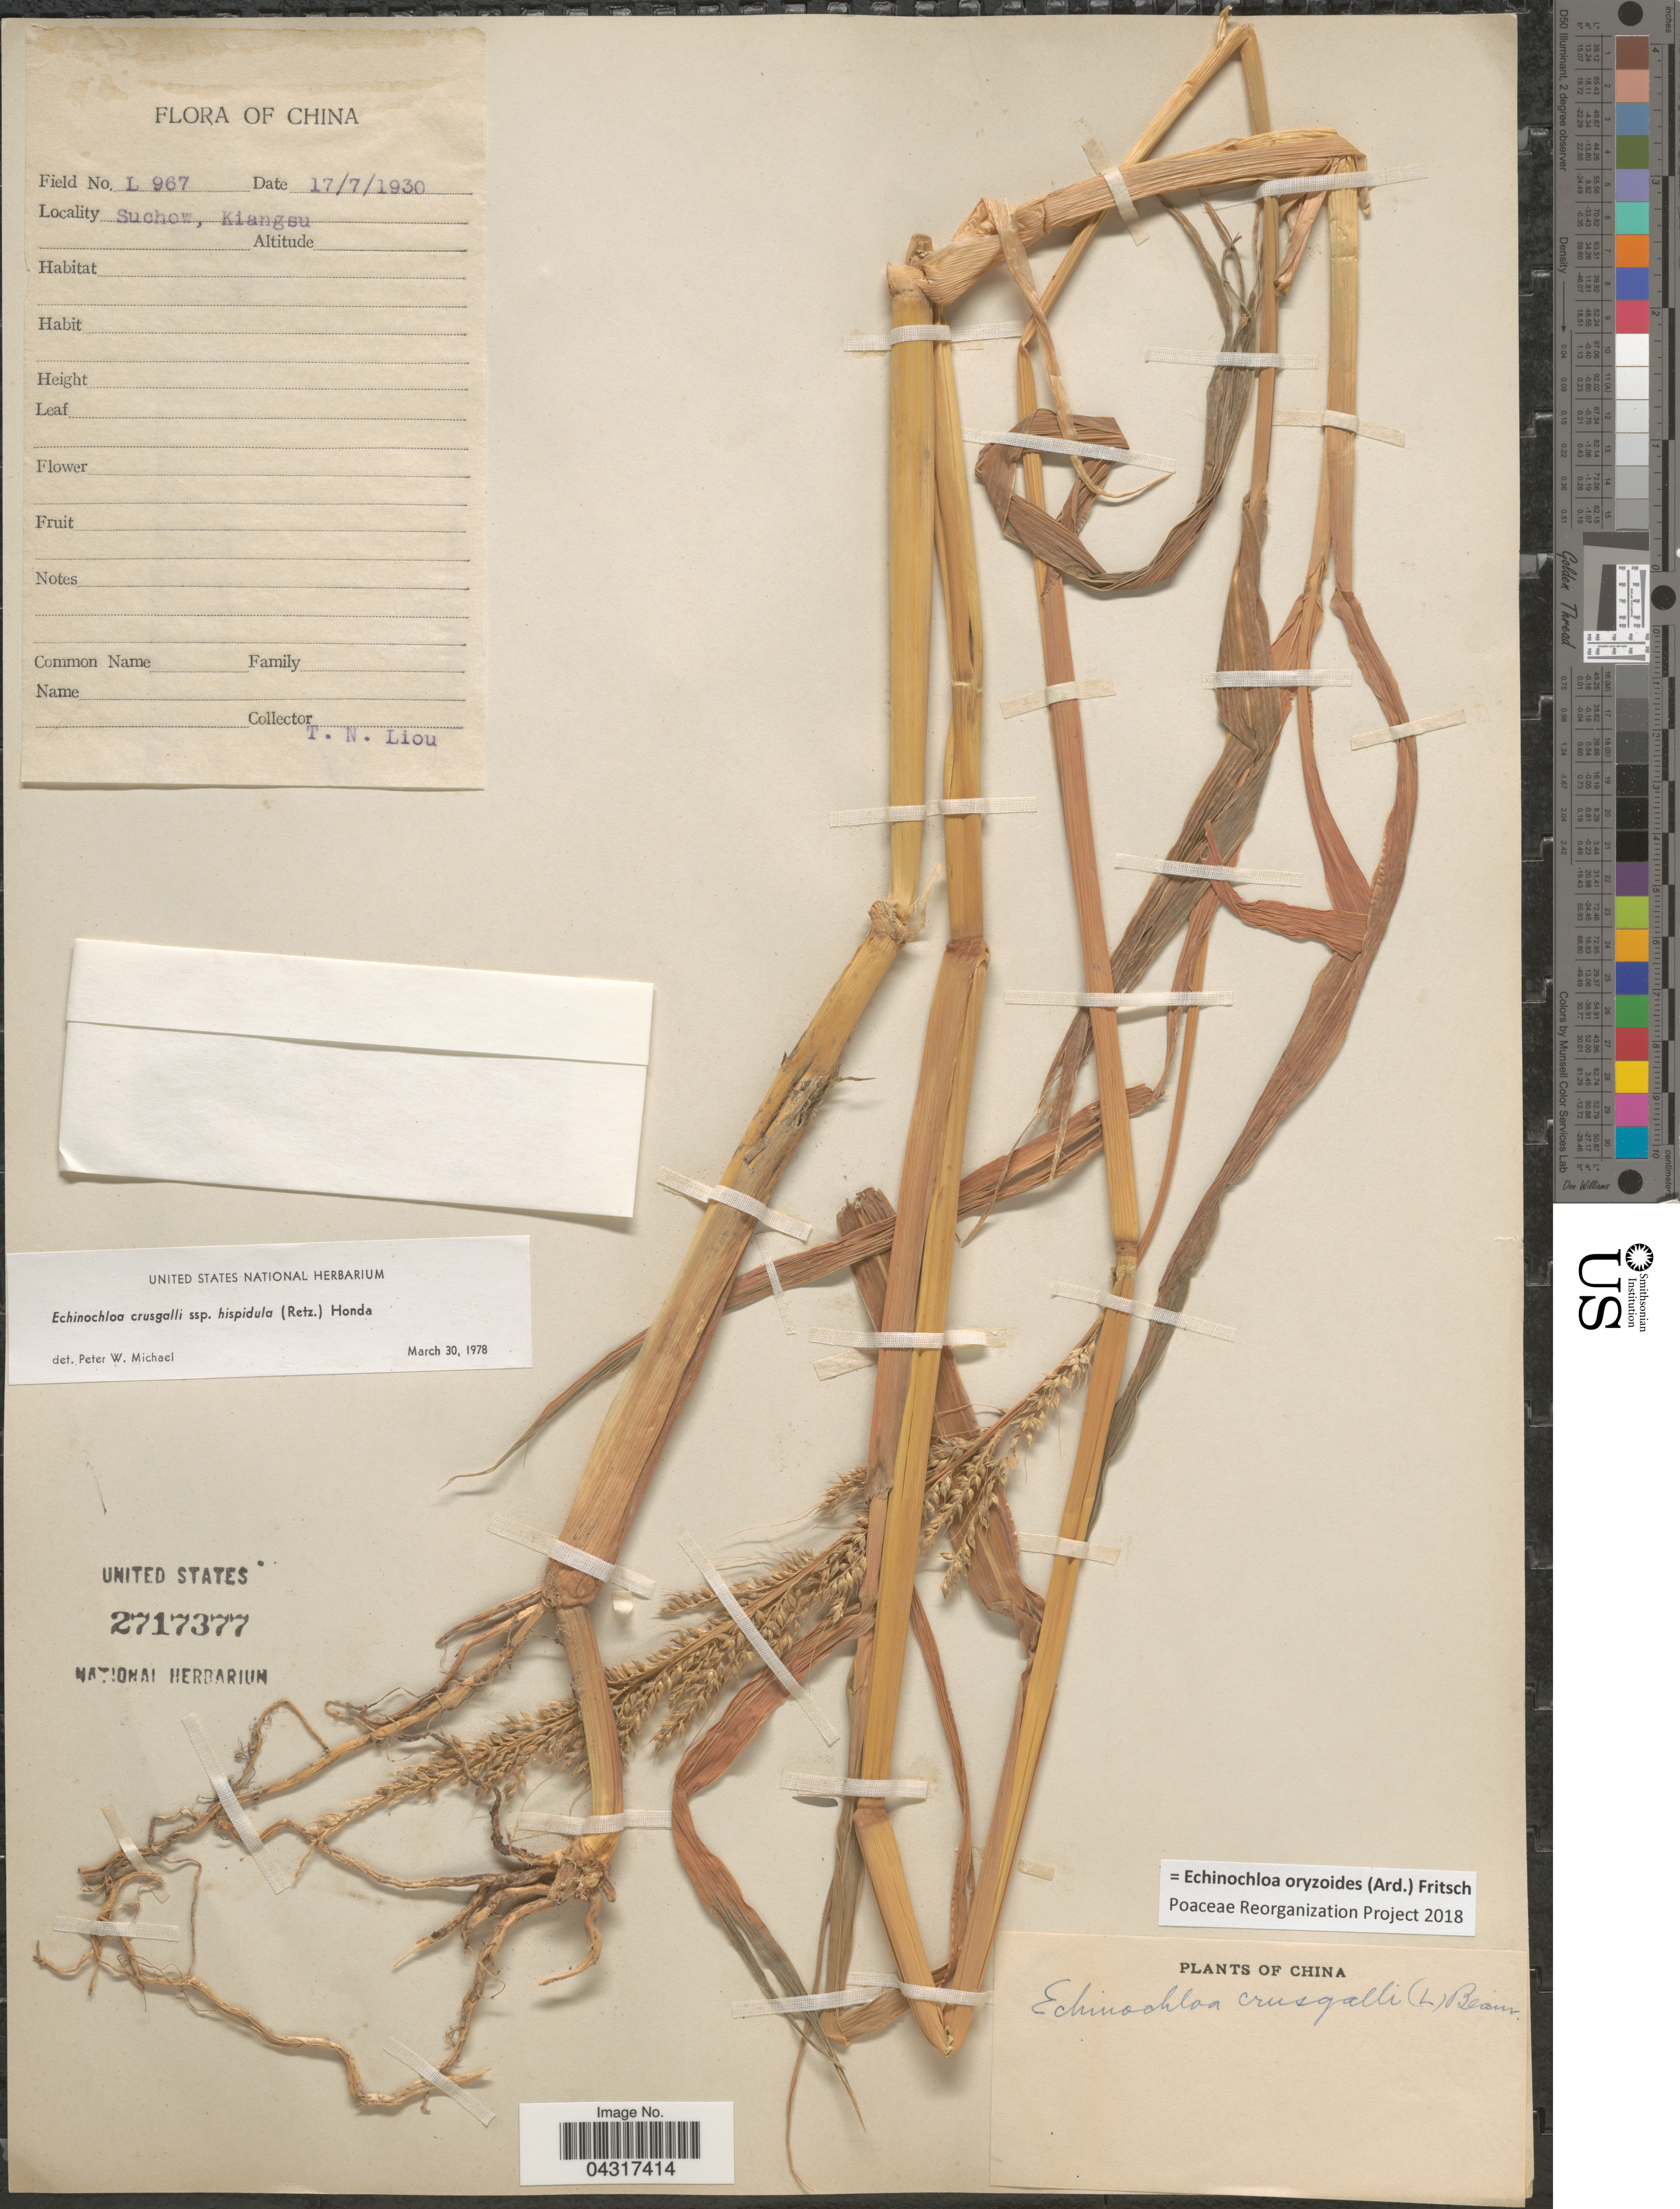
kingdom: Plantae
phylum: Tracheophyta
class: Liliopsida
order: Poales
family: Poaceae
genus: Echinochloa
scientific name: Echinochloa oryzoides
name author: (Ard.) Fritsch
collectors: T. N. Liou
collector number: L967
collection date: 1930-07-17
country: China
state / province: Jiangsu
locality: Suchow, Kiangsu.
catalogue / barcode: US 2717377